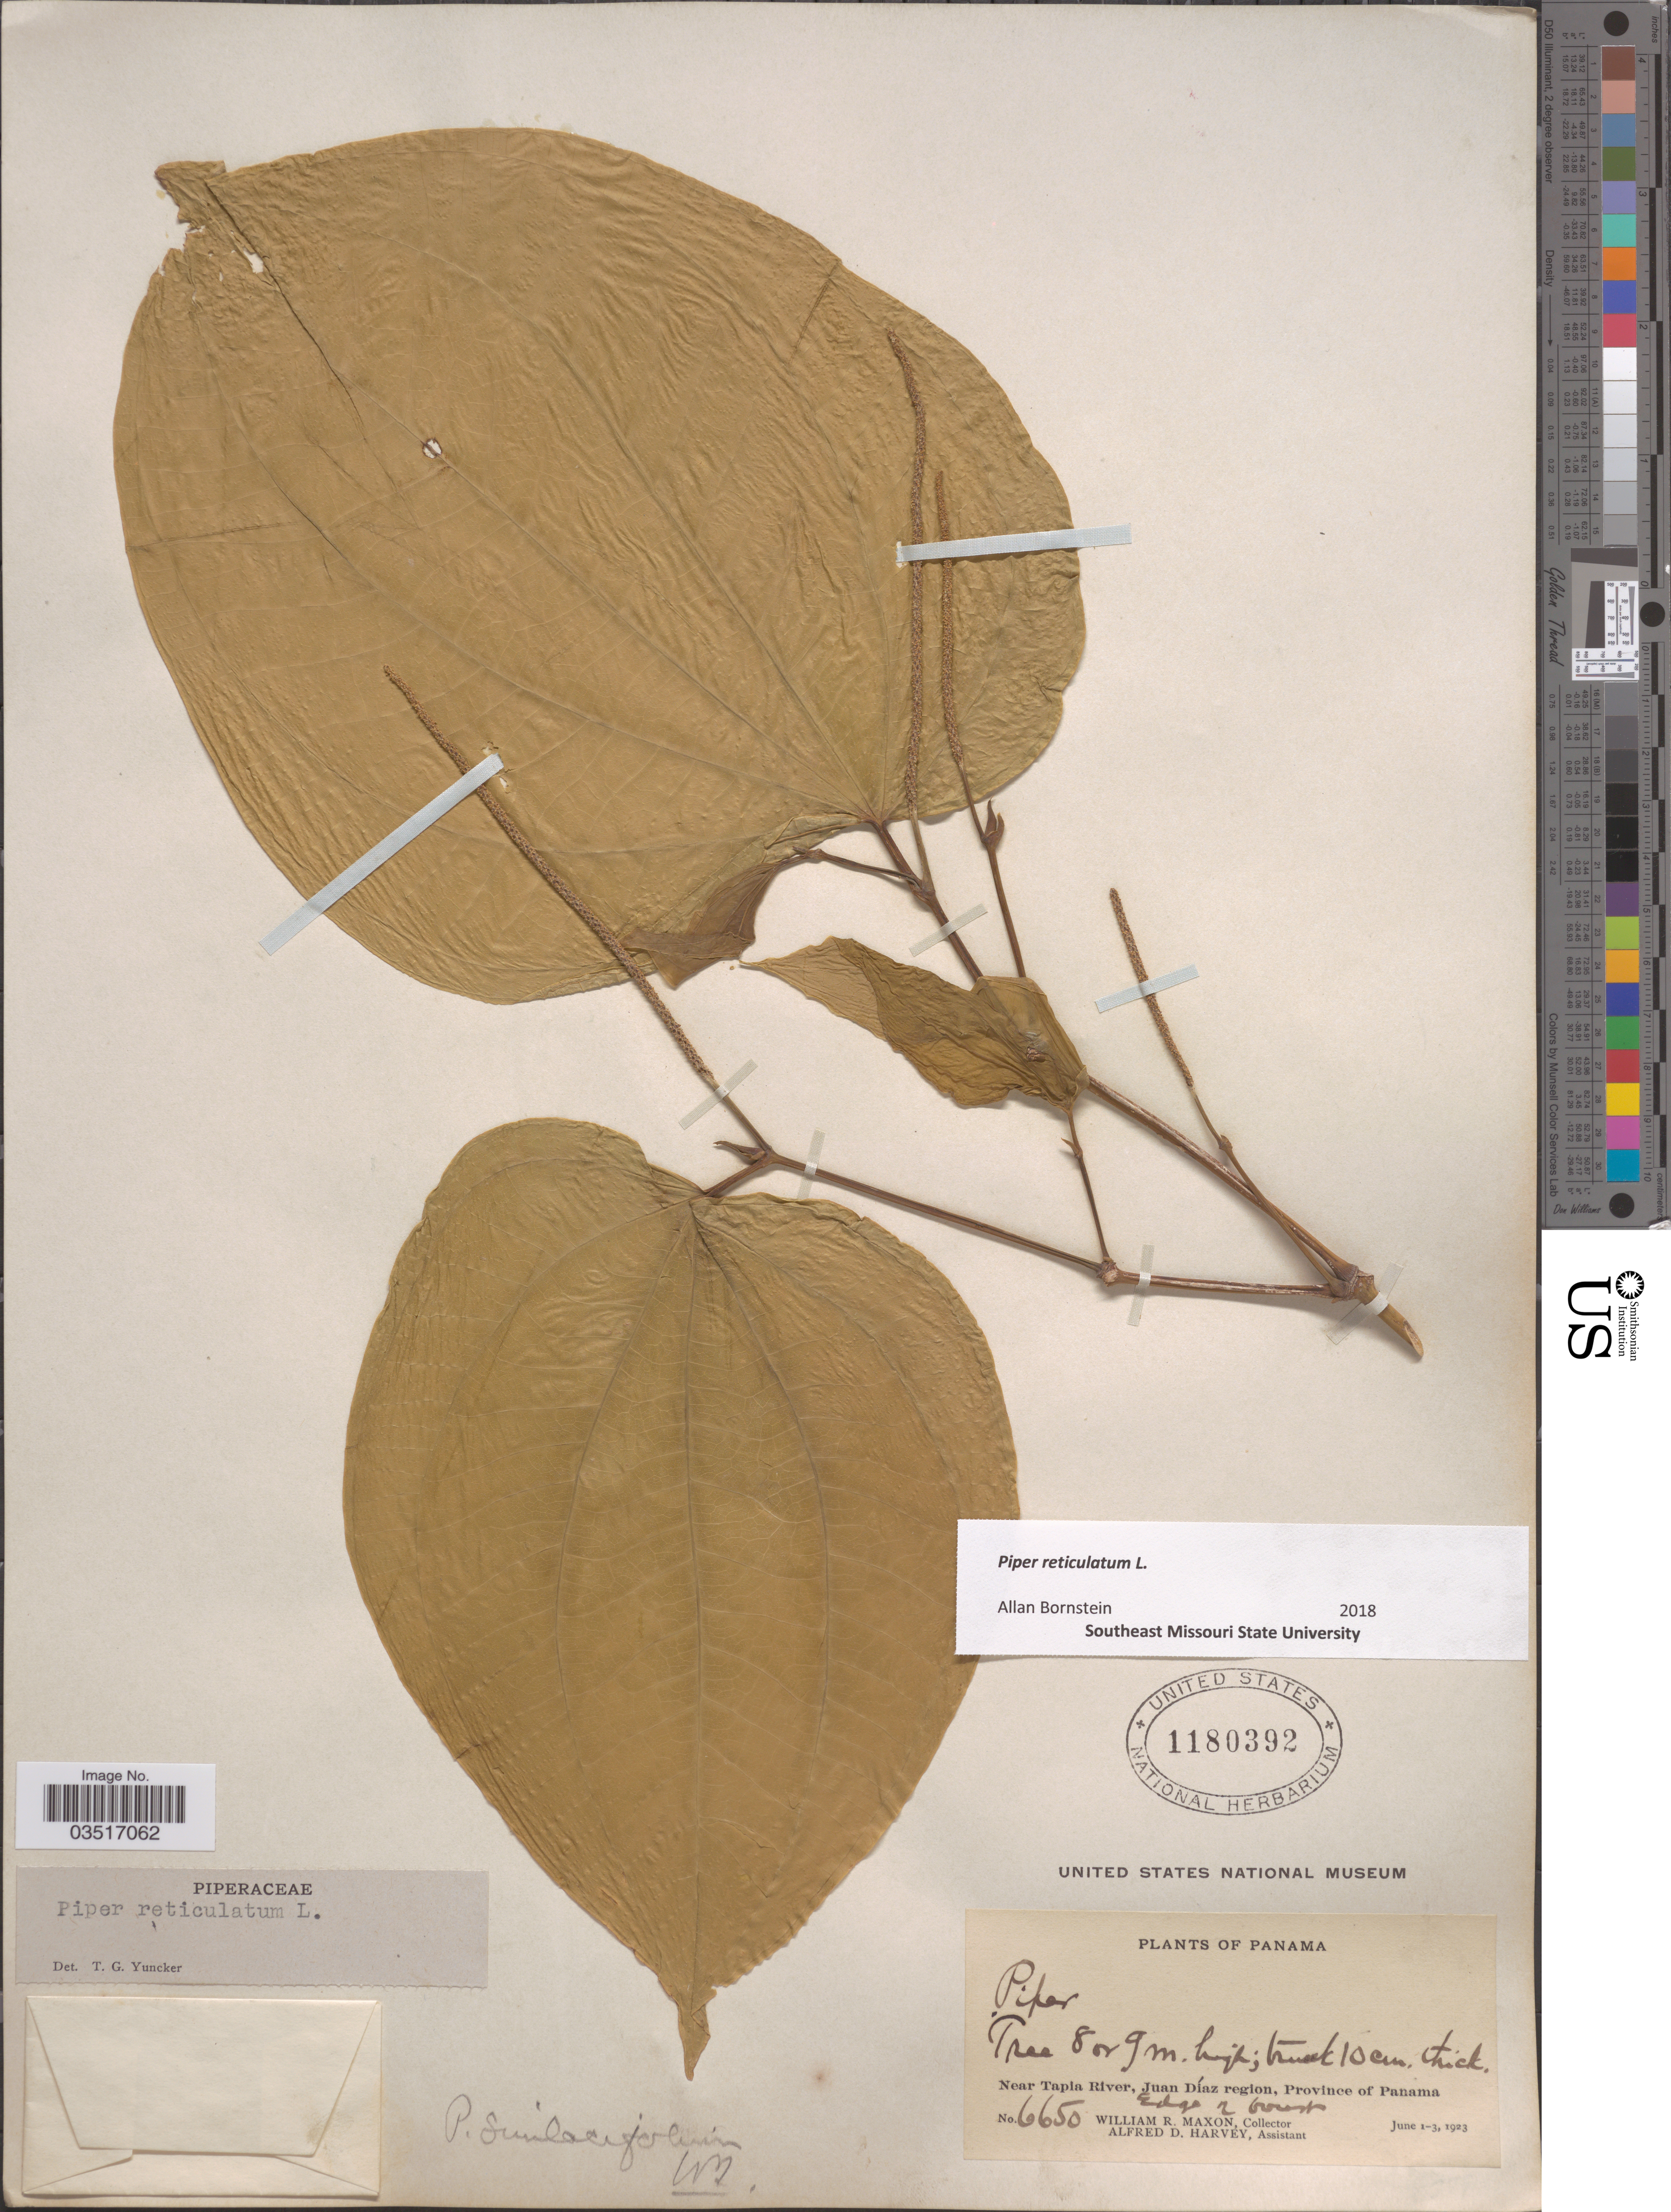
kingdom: Plantae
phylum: Tracheophyta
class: Magnoliopsida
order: Piperales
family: Piperaceae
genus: Piper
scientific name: Piper reticulatum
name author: L.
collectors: W. R. Maxon & A. D. Harvey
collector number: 6650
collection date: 1923-06-01/1923-06-03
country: Panama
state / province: Panamá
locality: Near Tapia River, Juan Díaz region, Province of Panama.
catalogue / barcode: US 1180392